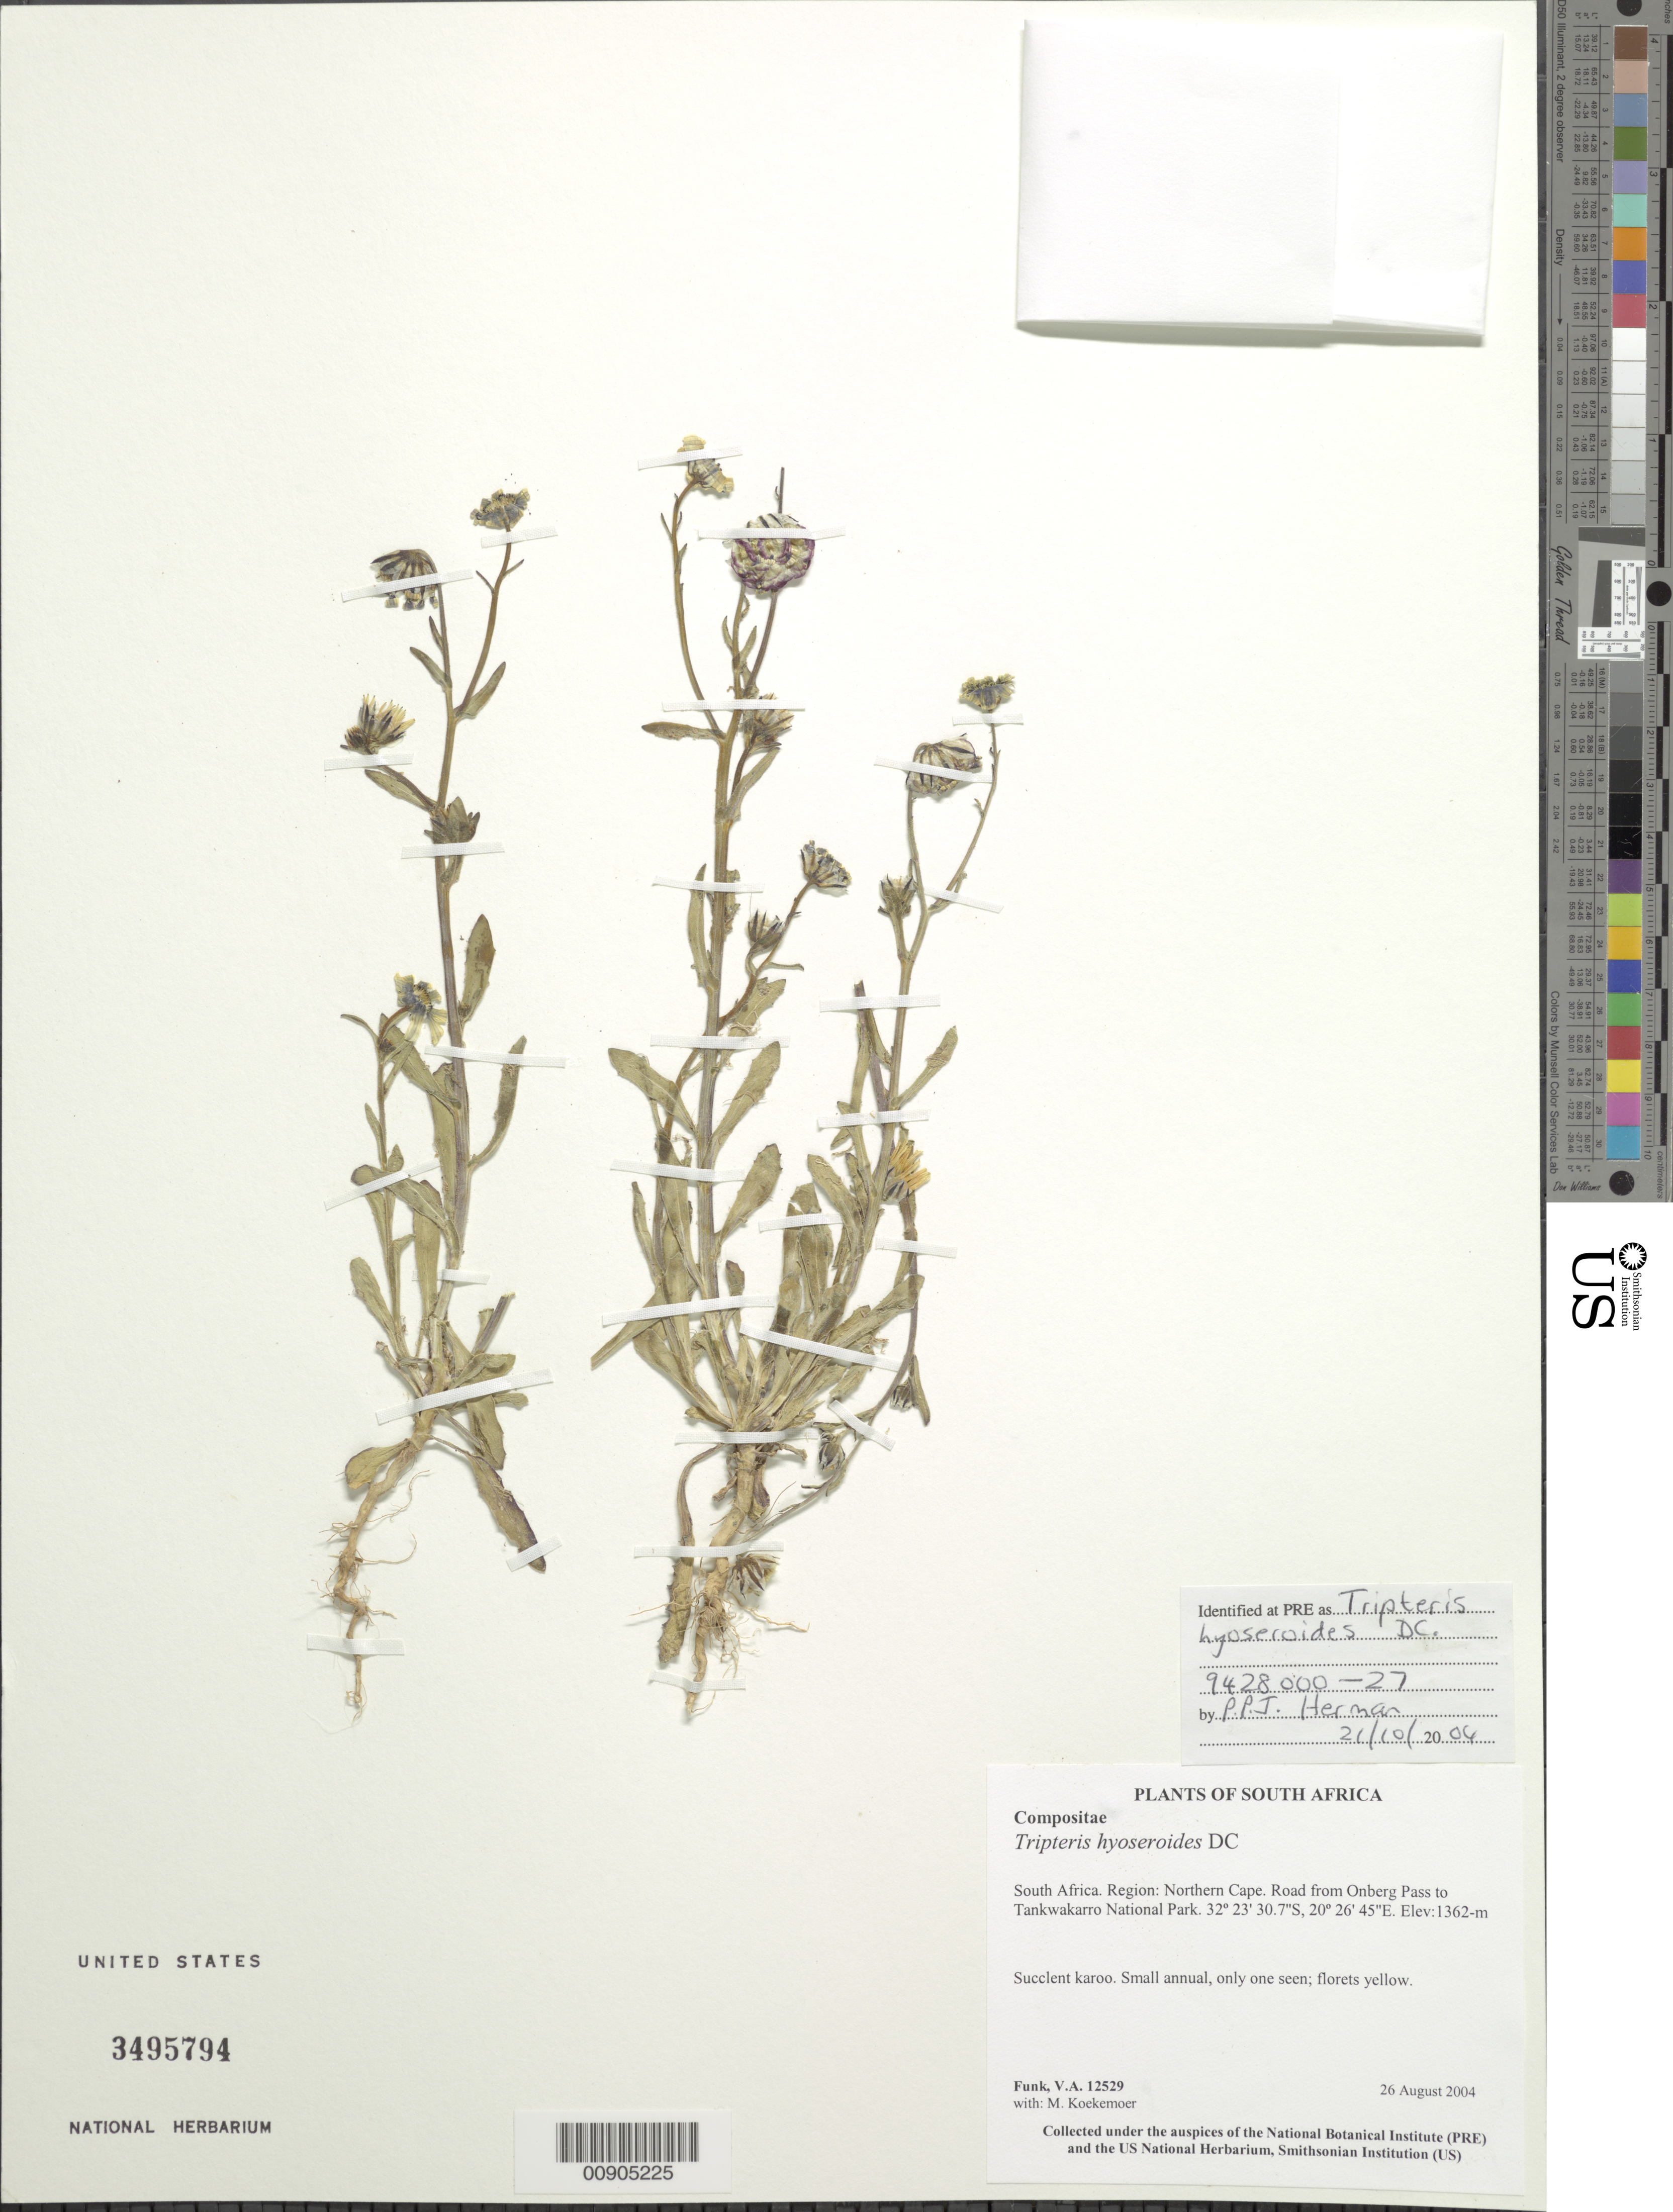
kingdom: Plantae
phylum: Tracheophyta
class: Magnoliopsida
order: Asterales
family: Asteraceae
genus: Osteospermum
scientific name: Osteospermum hyoseroides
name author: (DC.) Norl.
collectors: V. Funk & M. Koekemoer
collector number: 12529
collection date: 2004-08-26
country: South Africa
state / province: Northern Cape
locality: road from Onberg Pass to Tankwakaroo National Park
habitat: Succulent karoo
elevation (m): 1362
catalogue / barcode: US 3495794